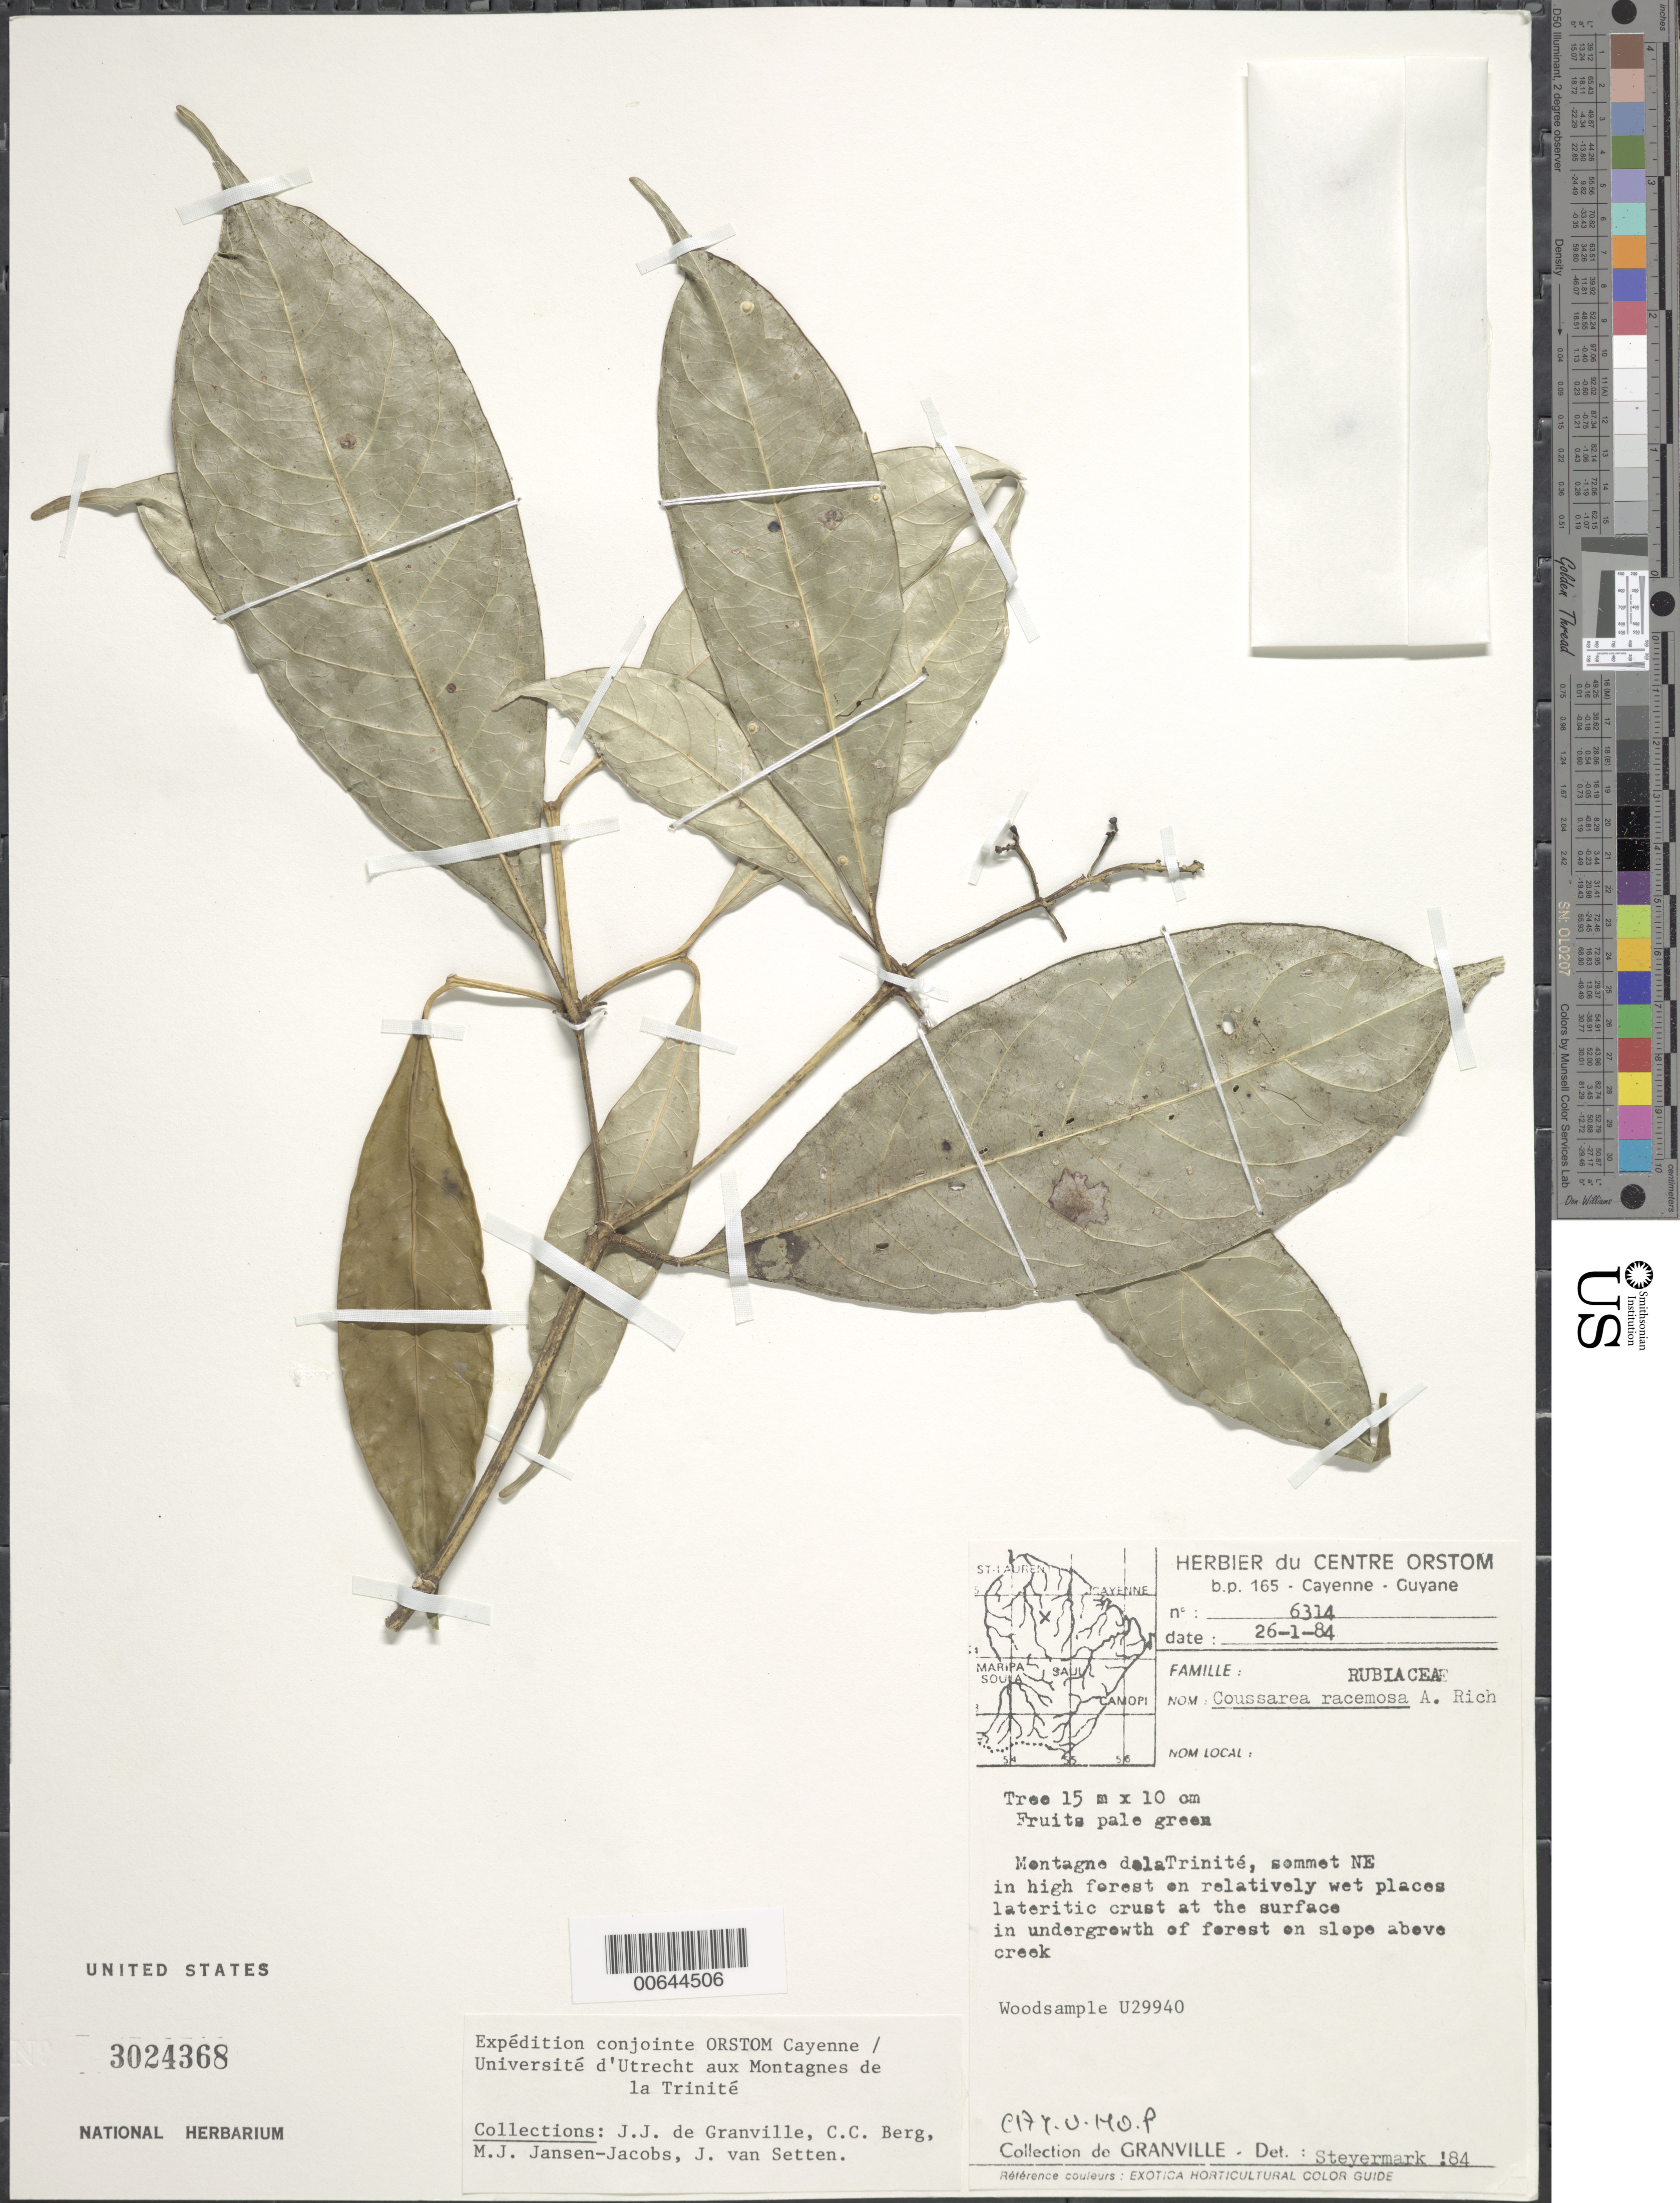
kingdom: Plantae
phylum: Tracheophyta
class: Magnoliopsida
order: Gentianales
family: Rubiaceae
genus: Coussarea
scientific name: Coussarea racemosa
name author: A. Rich.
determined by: Steyermark, Julian A., (VEN)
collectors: J.-J. de Granville, C. C. Berg, M. J. Jansen-Jacobs & J. van Setten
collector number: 6314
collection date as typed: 26-Jan-84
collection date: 1984-01-26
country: French Guiana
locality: Montagnes de la Trinité, sommet NE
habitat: High forest on relatively wet places lateritic crust at the surface in undergrowth of forest on slope above creek.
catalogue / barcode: US 3024368